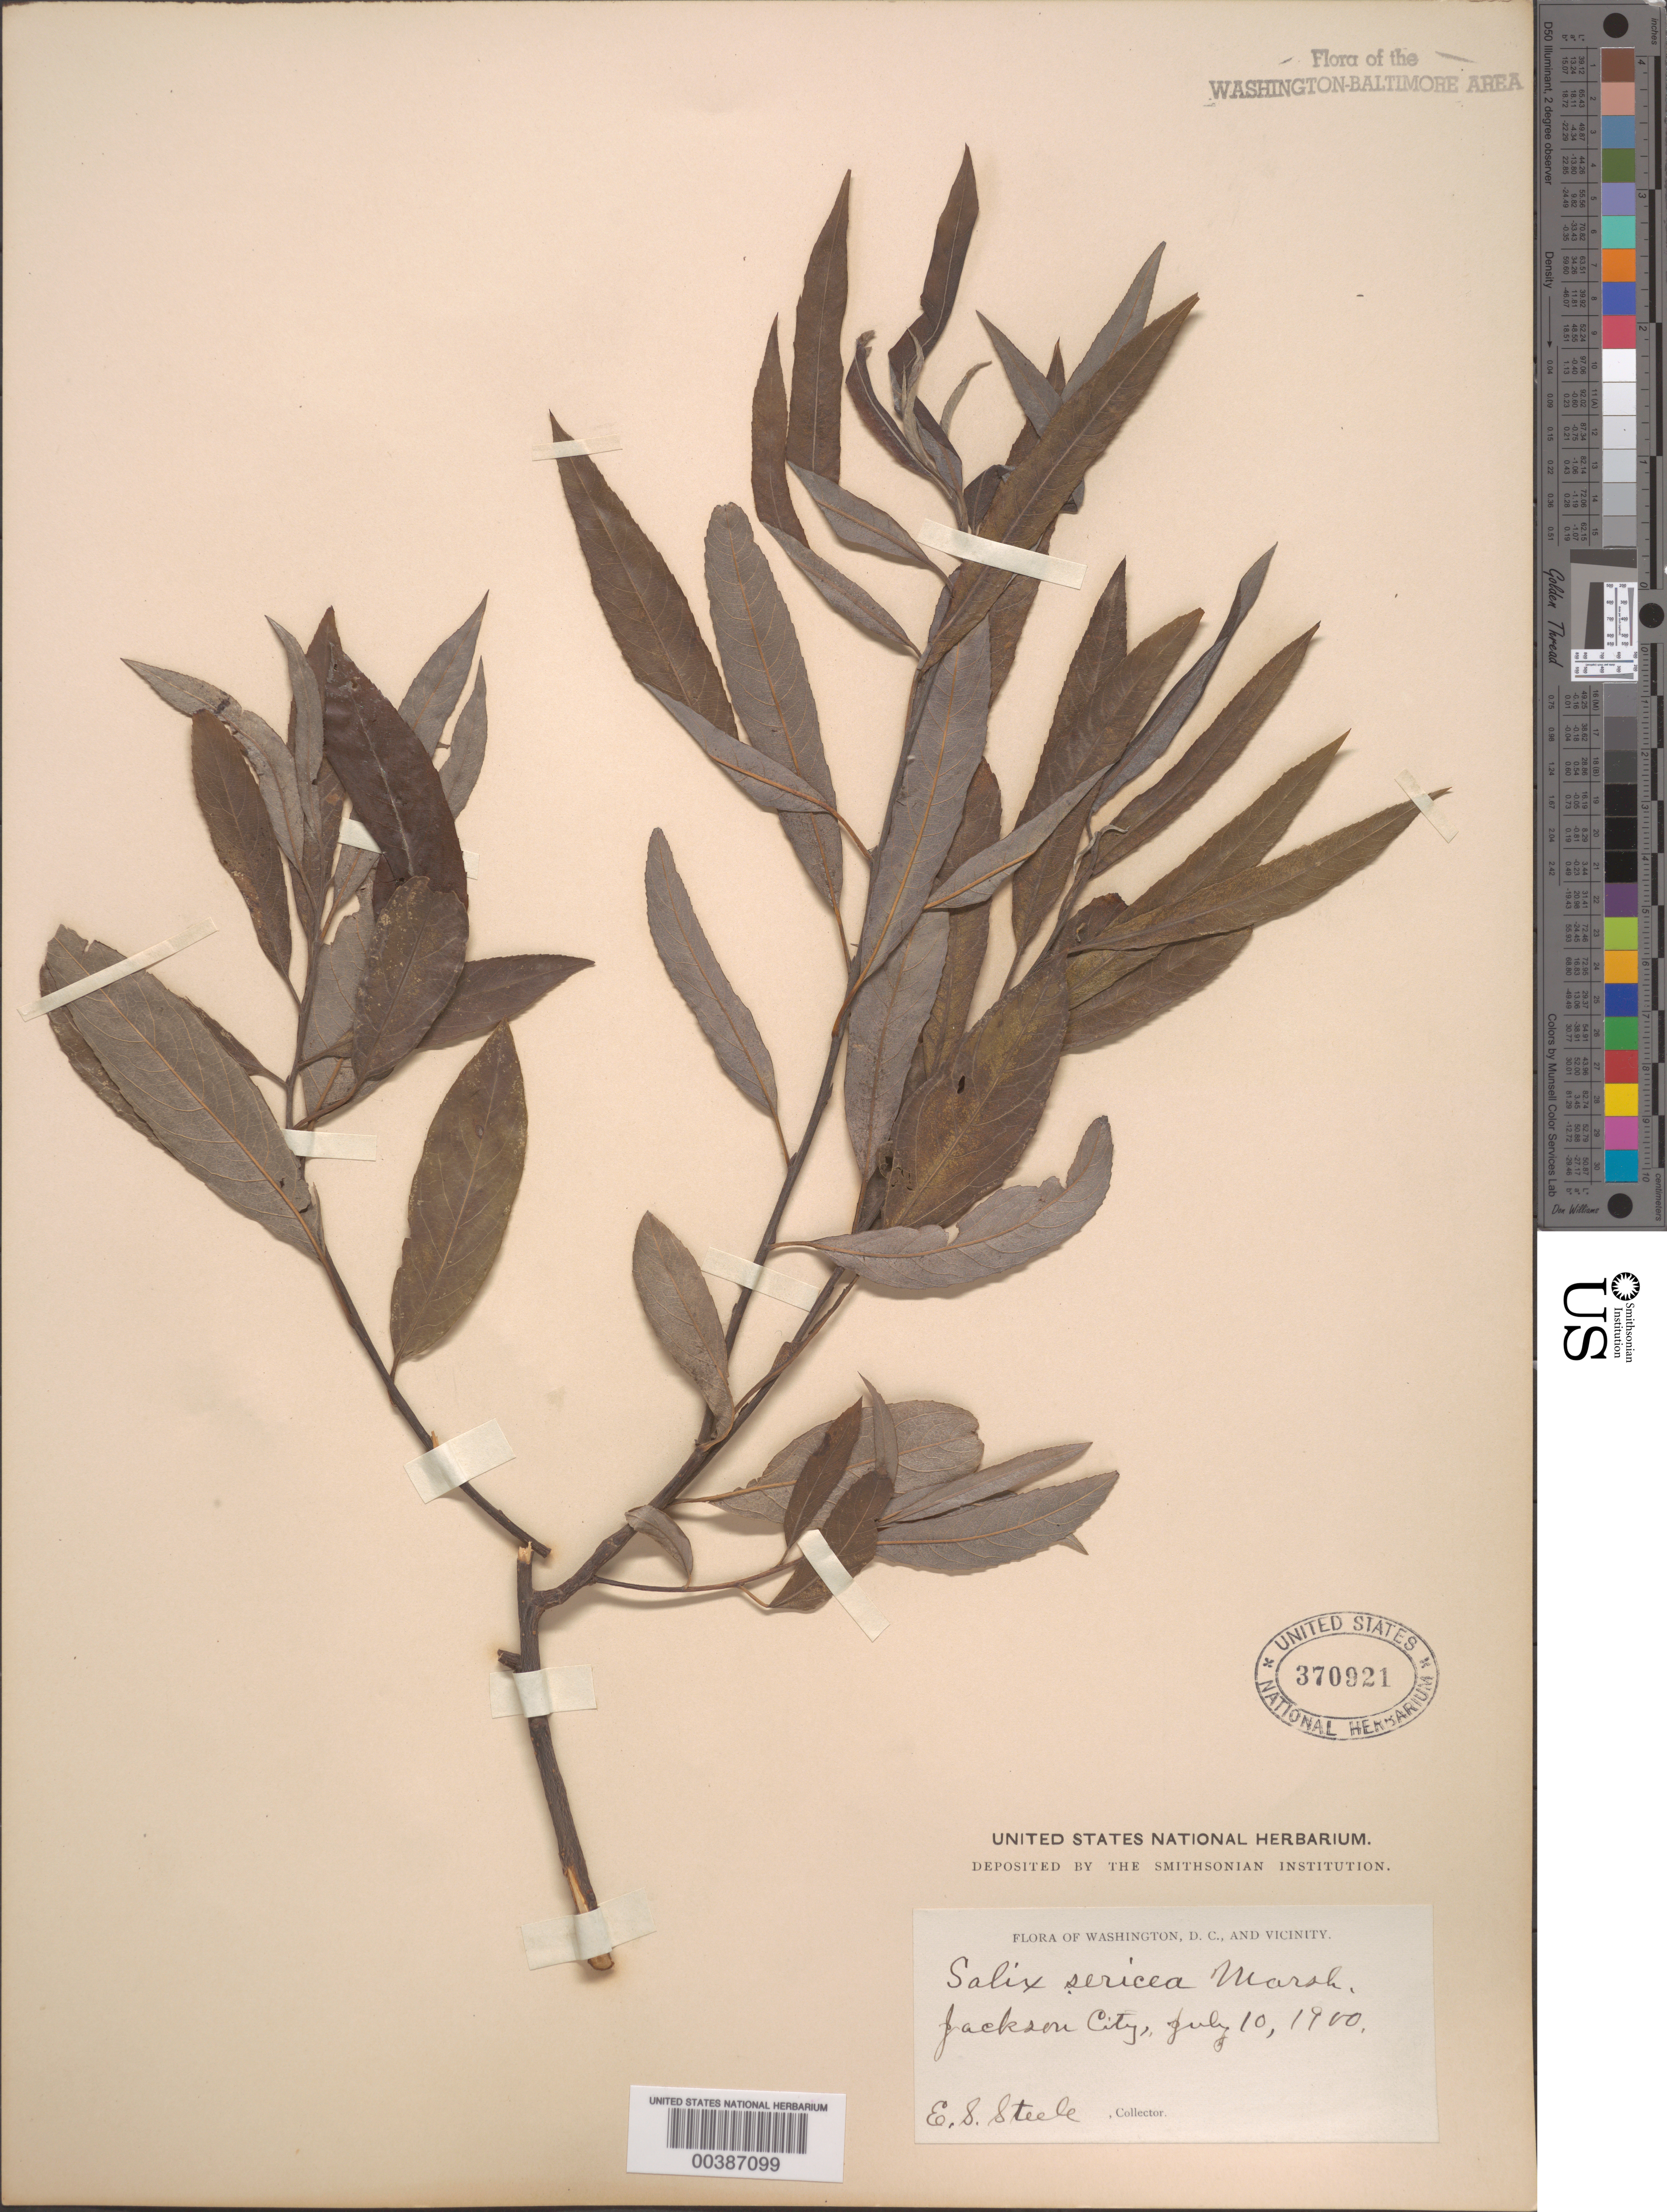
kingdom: Plantae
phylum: Tracheophyta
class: Magnoliopsida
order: Malpighiales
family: Salicaceae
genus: Salix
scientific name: Salix sericea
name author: Marshall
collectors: E. Steele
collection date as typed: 10 Jul 1900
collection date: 1900-07-10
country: United States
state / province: Virginia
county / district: Arlington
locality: Jackson City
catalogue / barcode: US 370921